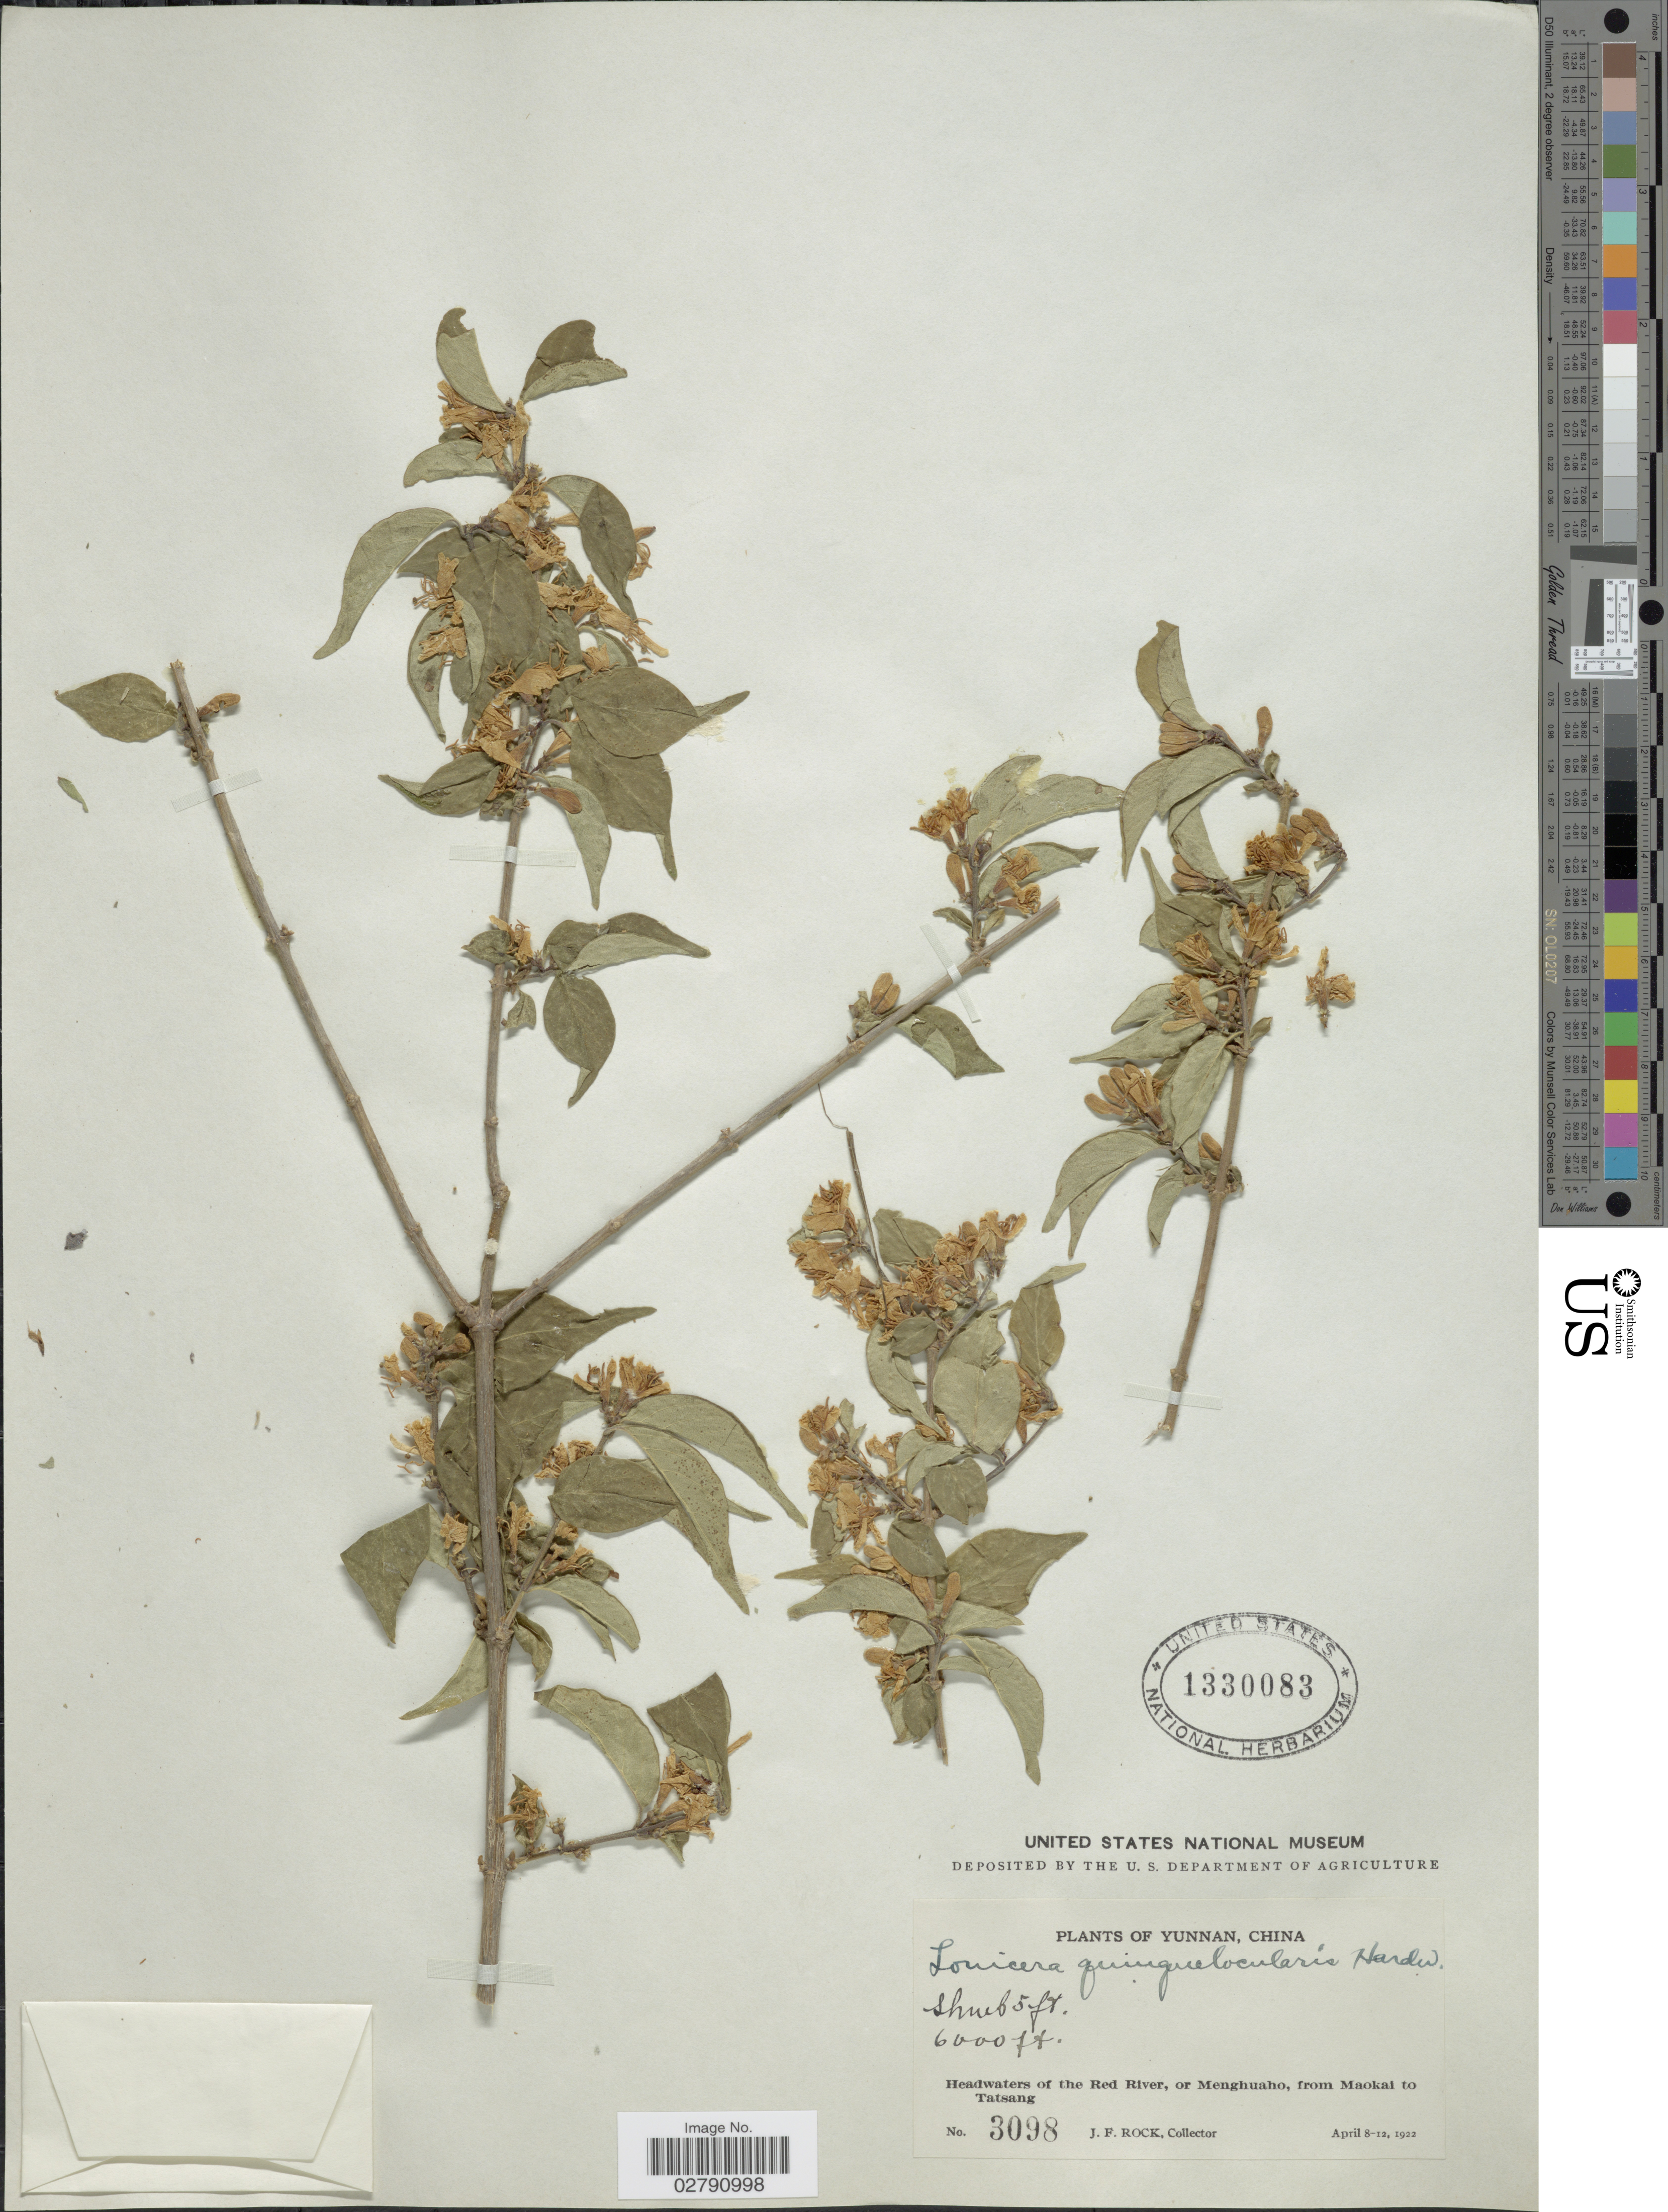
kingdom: Plantae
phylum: Tracheophyta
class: Magnoliopsida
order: Dipsacales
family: Caprifoliaceae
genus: Lonicera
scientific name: Lonicera quinquelocularis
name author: Hardw.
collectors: J. Rock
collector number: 3098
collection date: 1922-04-08/1922-04-12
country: China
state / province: Yunnan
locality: Headwaters of the Red River, or Menghuaho, from Maokai to Tatsang.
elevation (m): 1829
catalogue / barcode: US 1330083